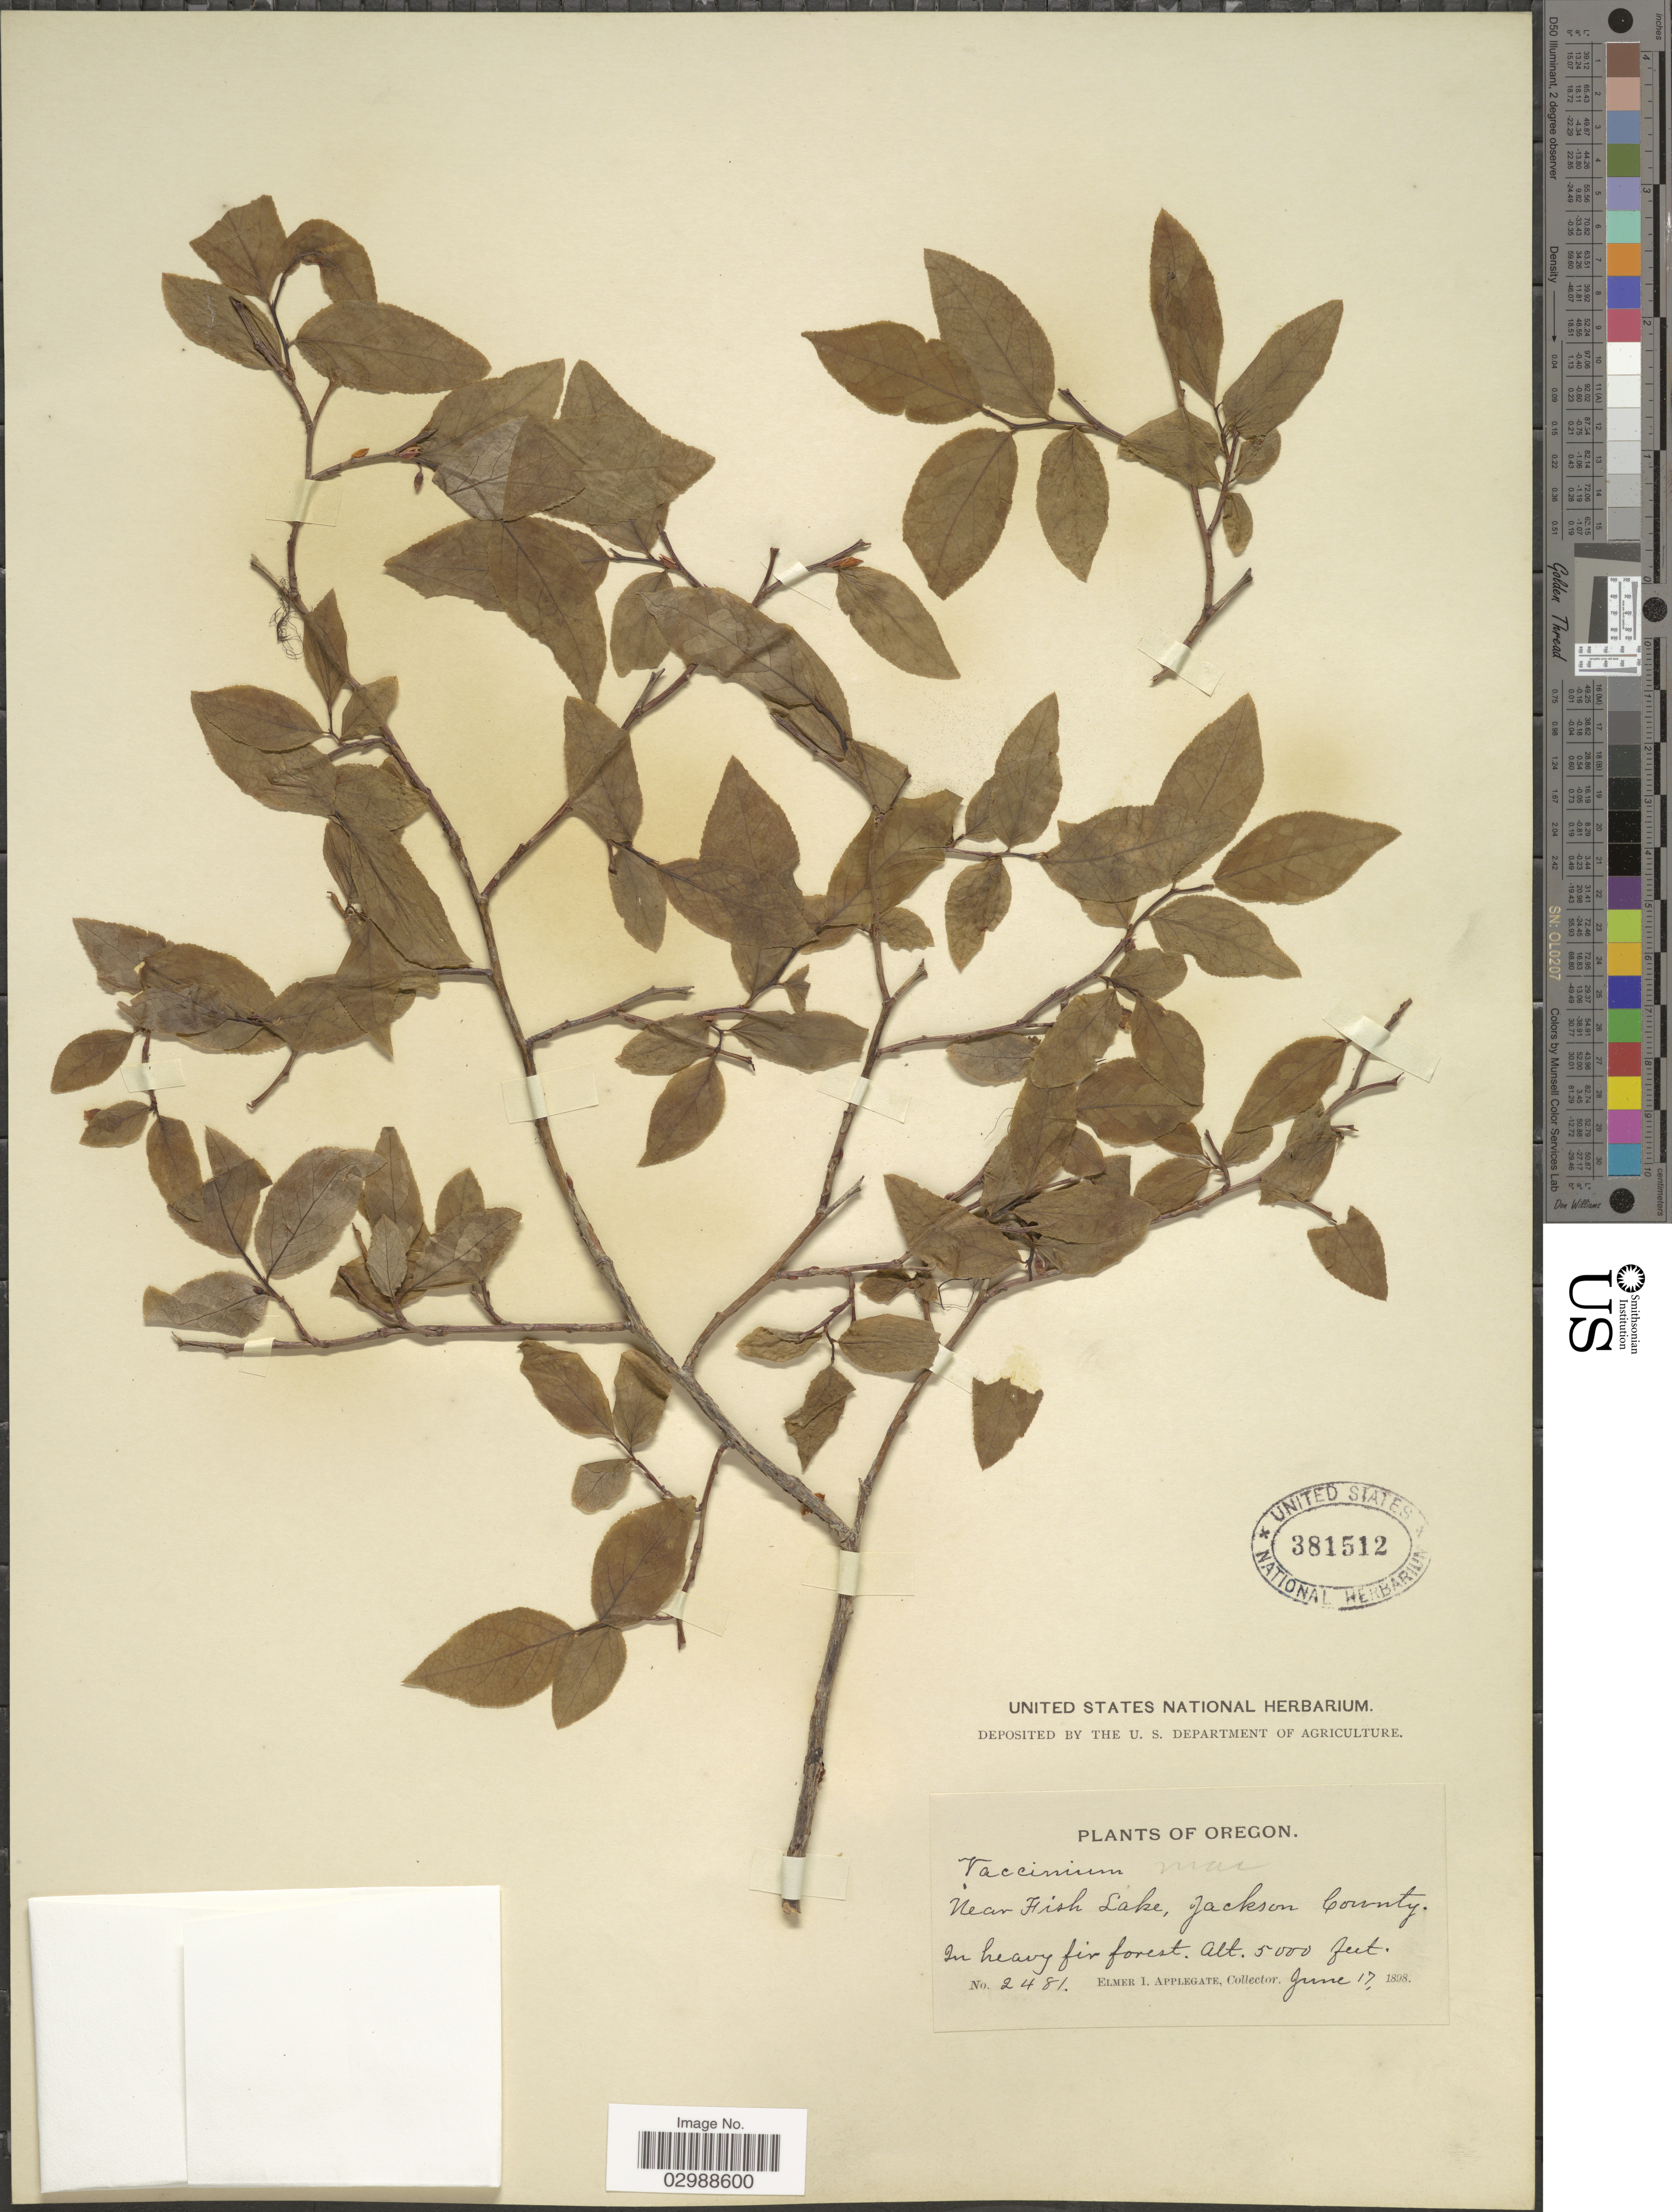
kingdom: Plantae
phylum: Tracheophyta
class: Magnoliopsida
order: Ericales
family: Ericaceae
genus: Vaccinium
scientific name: Vaccinium membranaceum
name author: Douglas ex Torr.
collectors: E. I. Applegate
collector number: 2481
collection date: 1898-06-17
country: United States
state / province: Oregon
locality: Near Fish Lake, Jackson County.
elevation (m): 1524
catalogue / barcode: US 381512